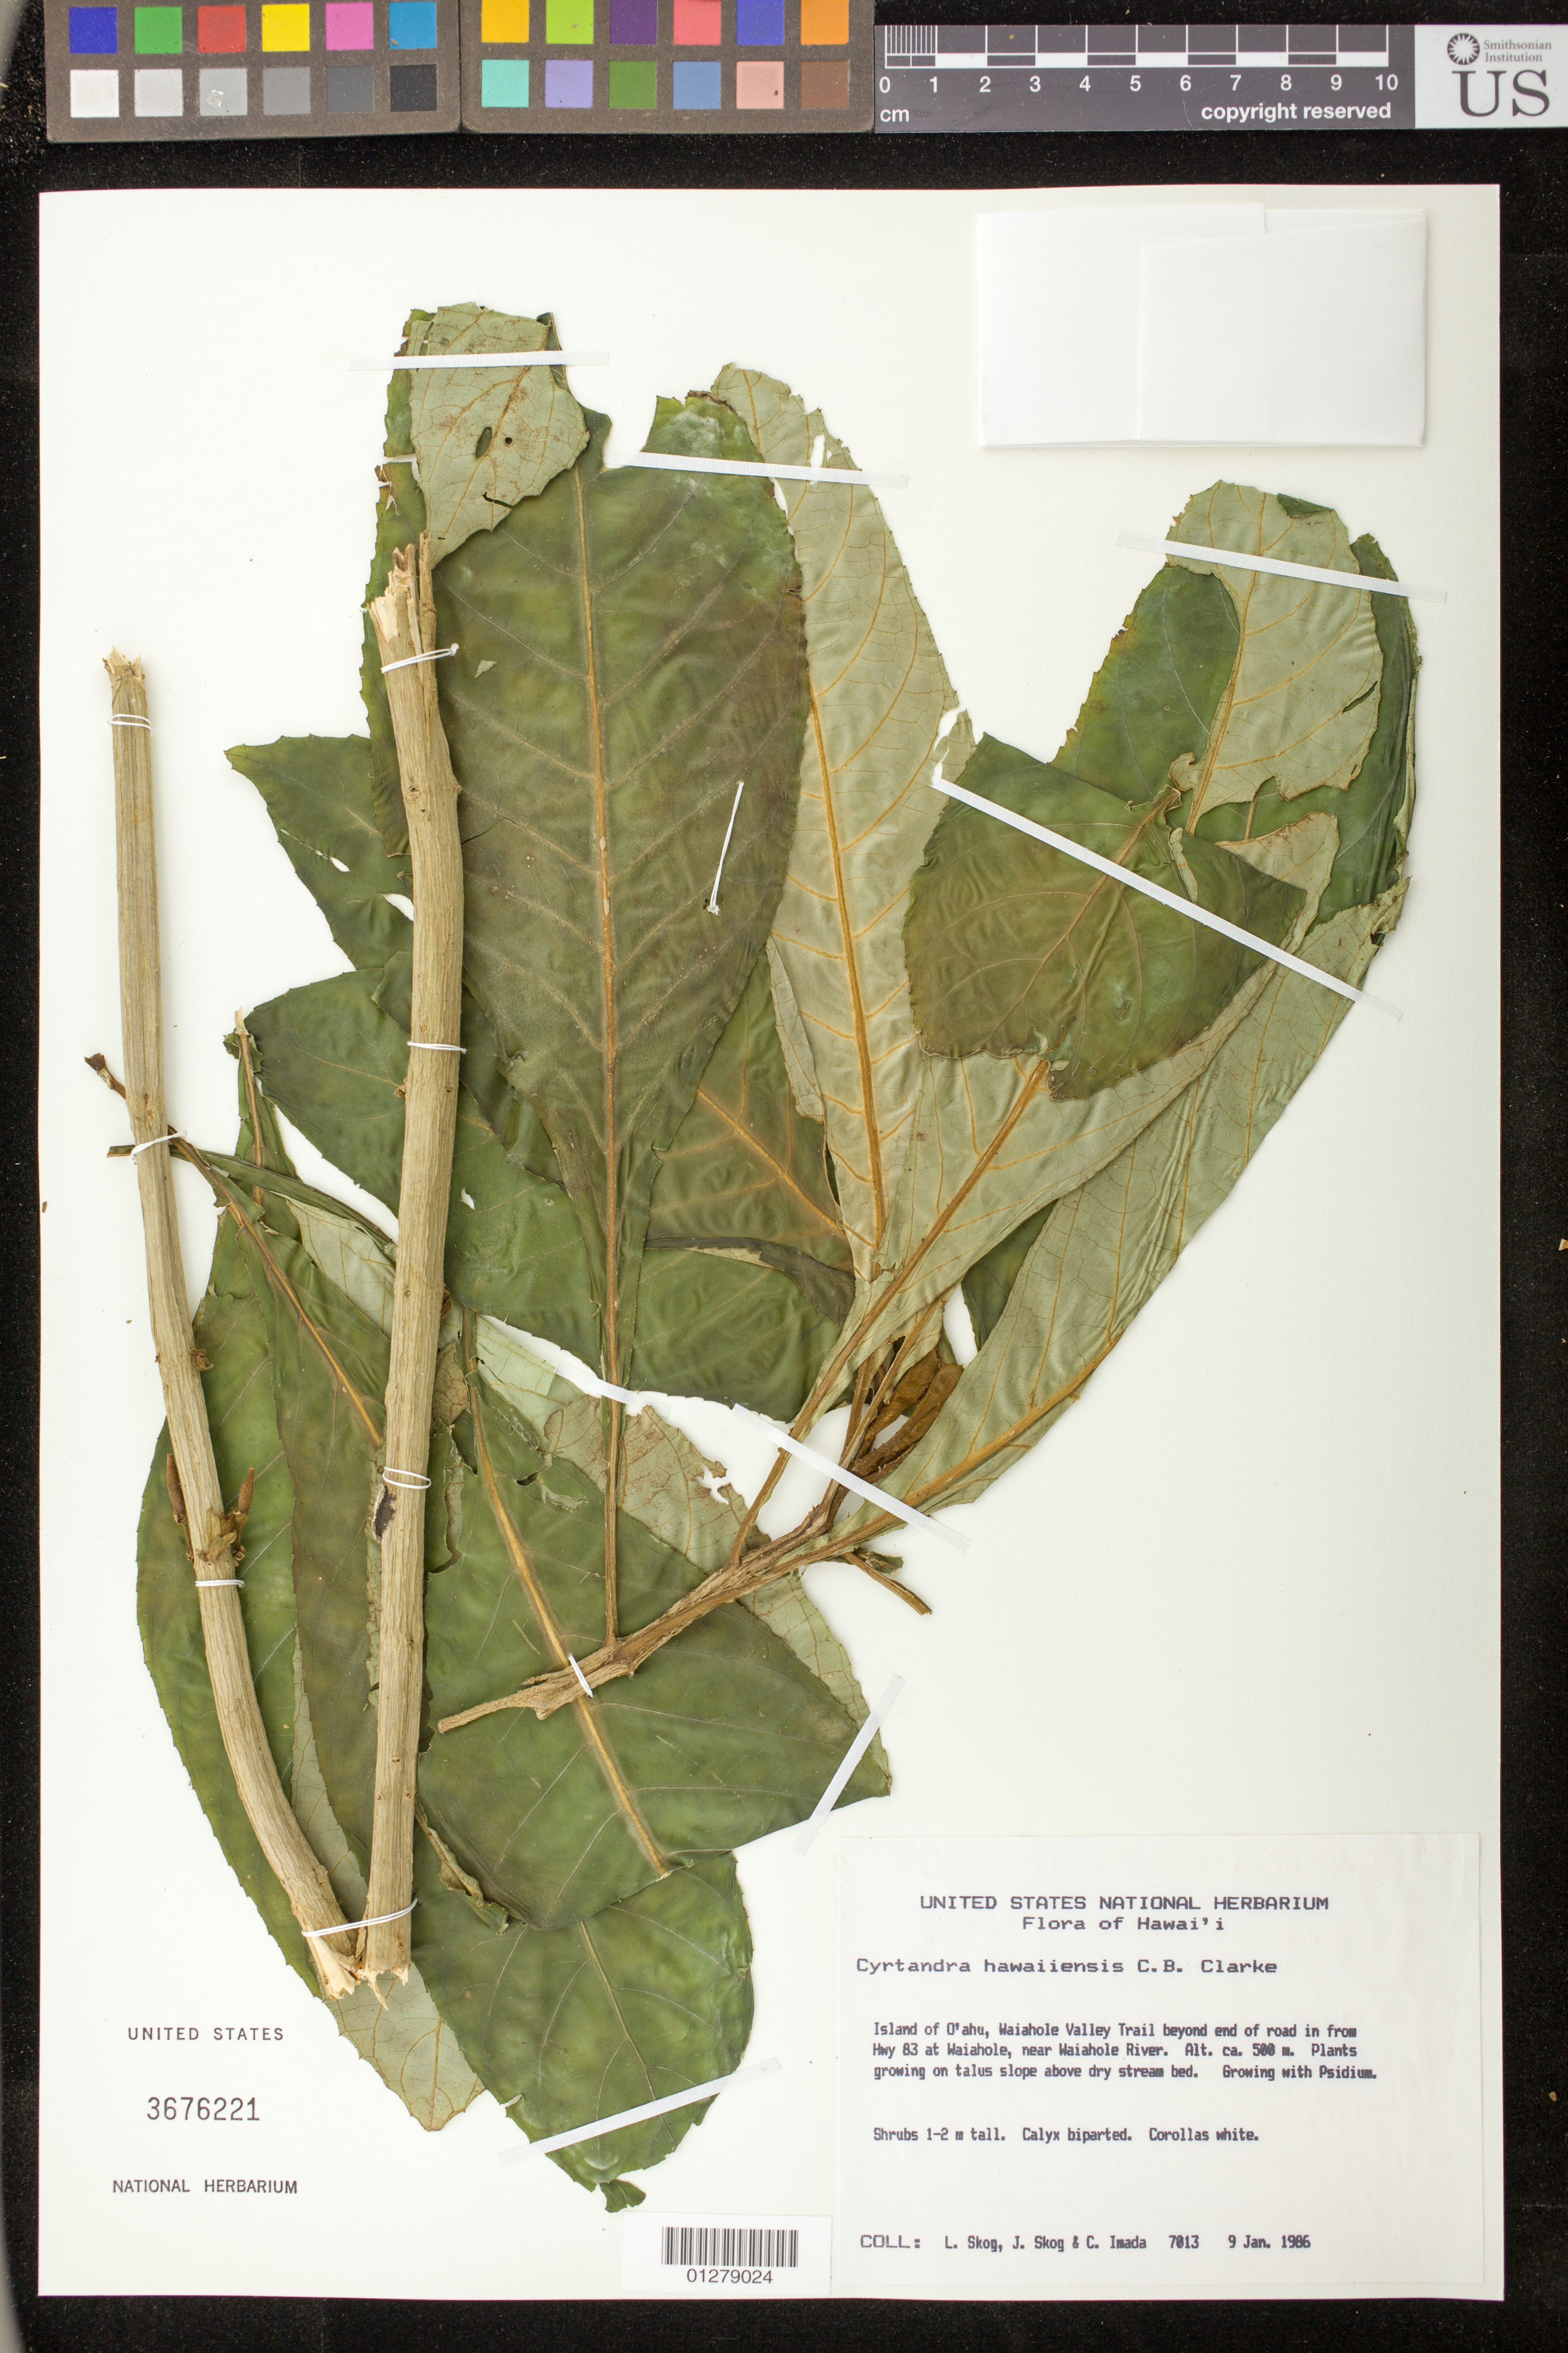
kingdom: Plantae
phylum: Tracheophyta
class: Magnoliopsida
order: Lamiales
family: Gesneriaceae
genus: Cyrtandra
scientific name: Cyrtandra hawaiensis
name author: C.B. Clarke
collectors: L. E. Skog, J. E. Skog & C. Imada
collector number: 7013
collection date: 1986-01-09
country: United States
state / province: Hawaii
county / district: Honolulu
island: Oahu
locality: Waiahole Valley Trail beyond end of road in from Hwy 83 at Waiahole, near Waiahole River.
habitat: On talus slope above dry stream bed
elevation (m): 500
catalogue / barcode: US 3676221